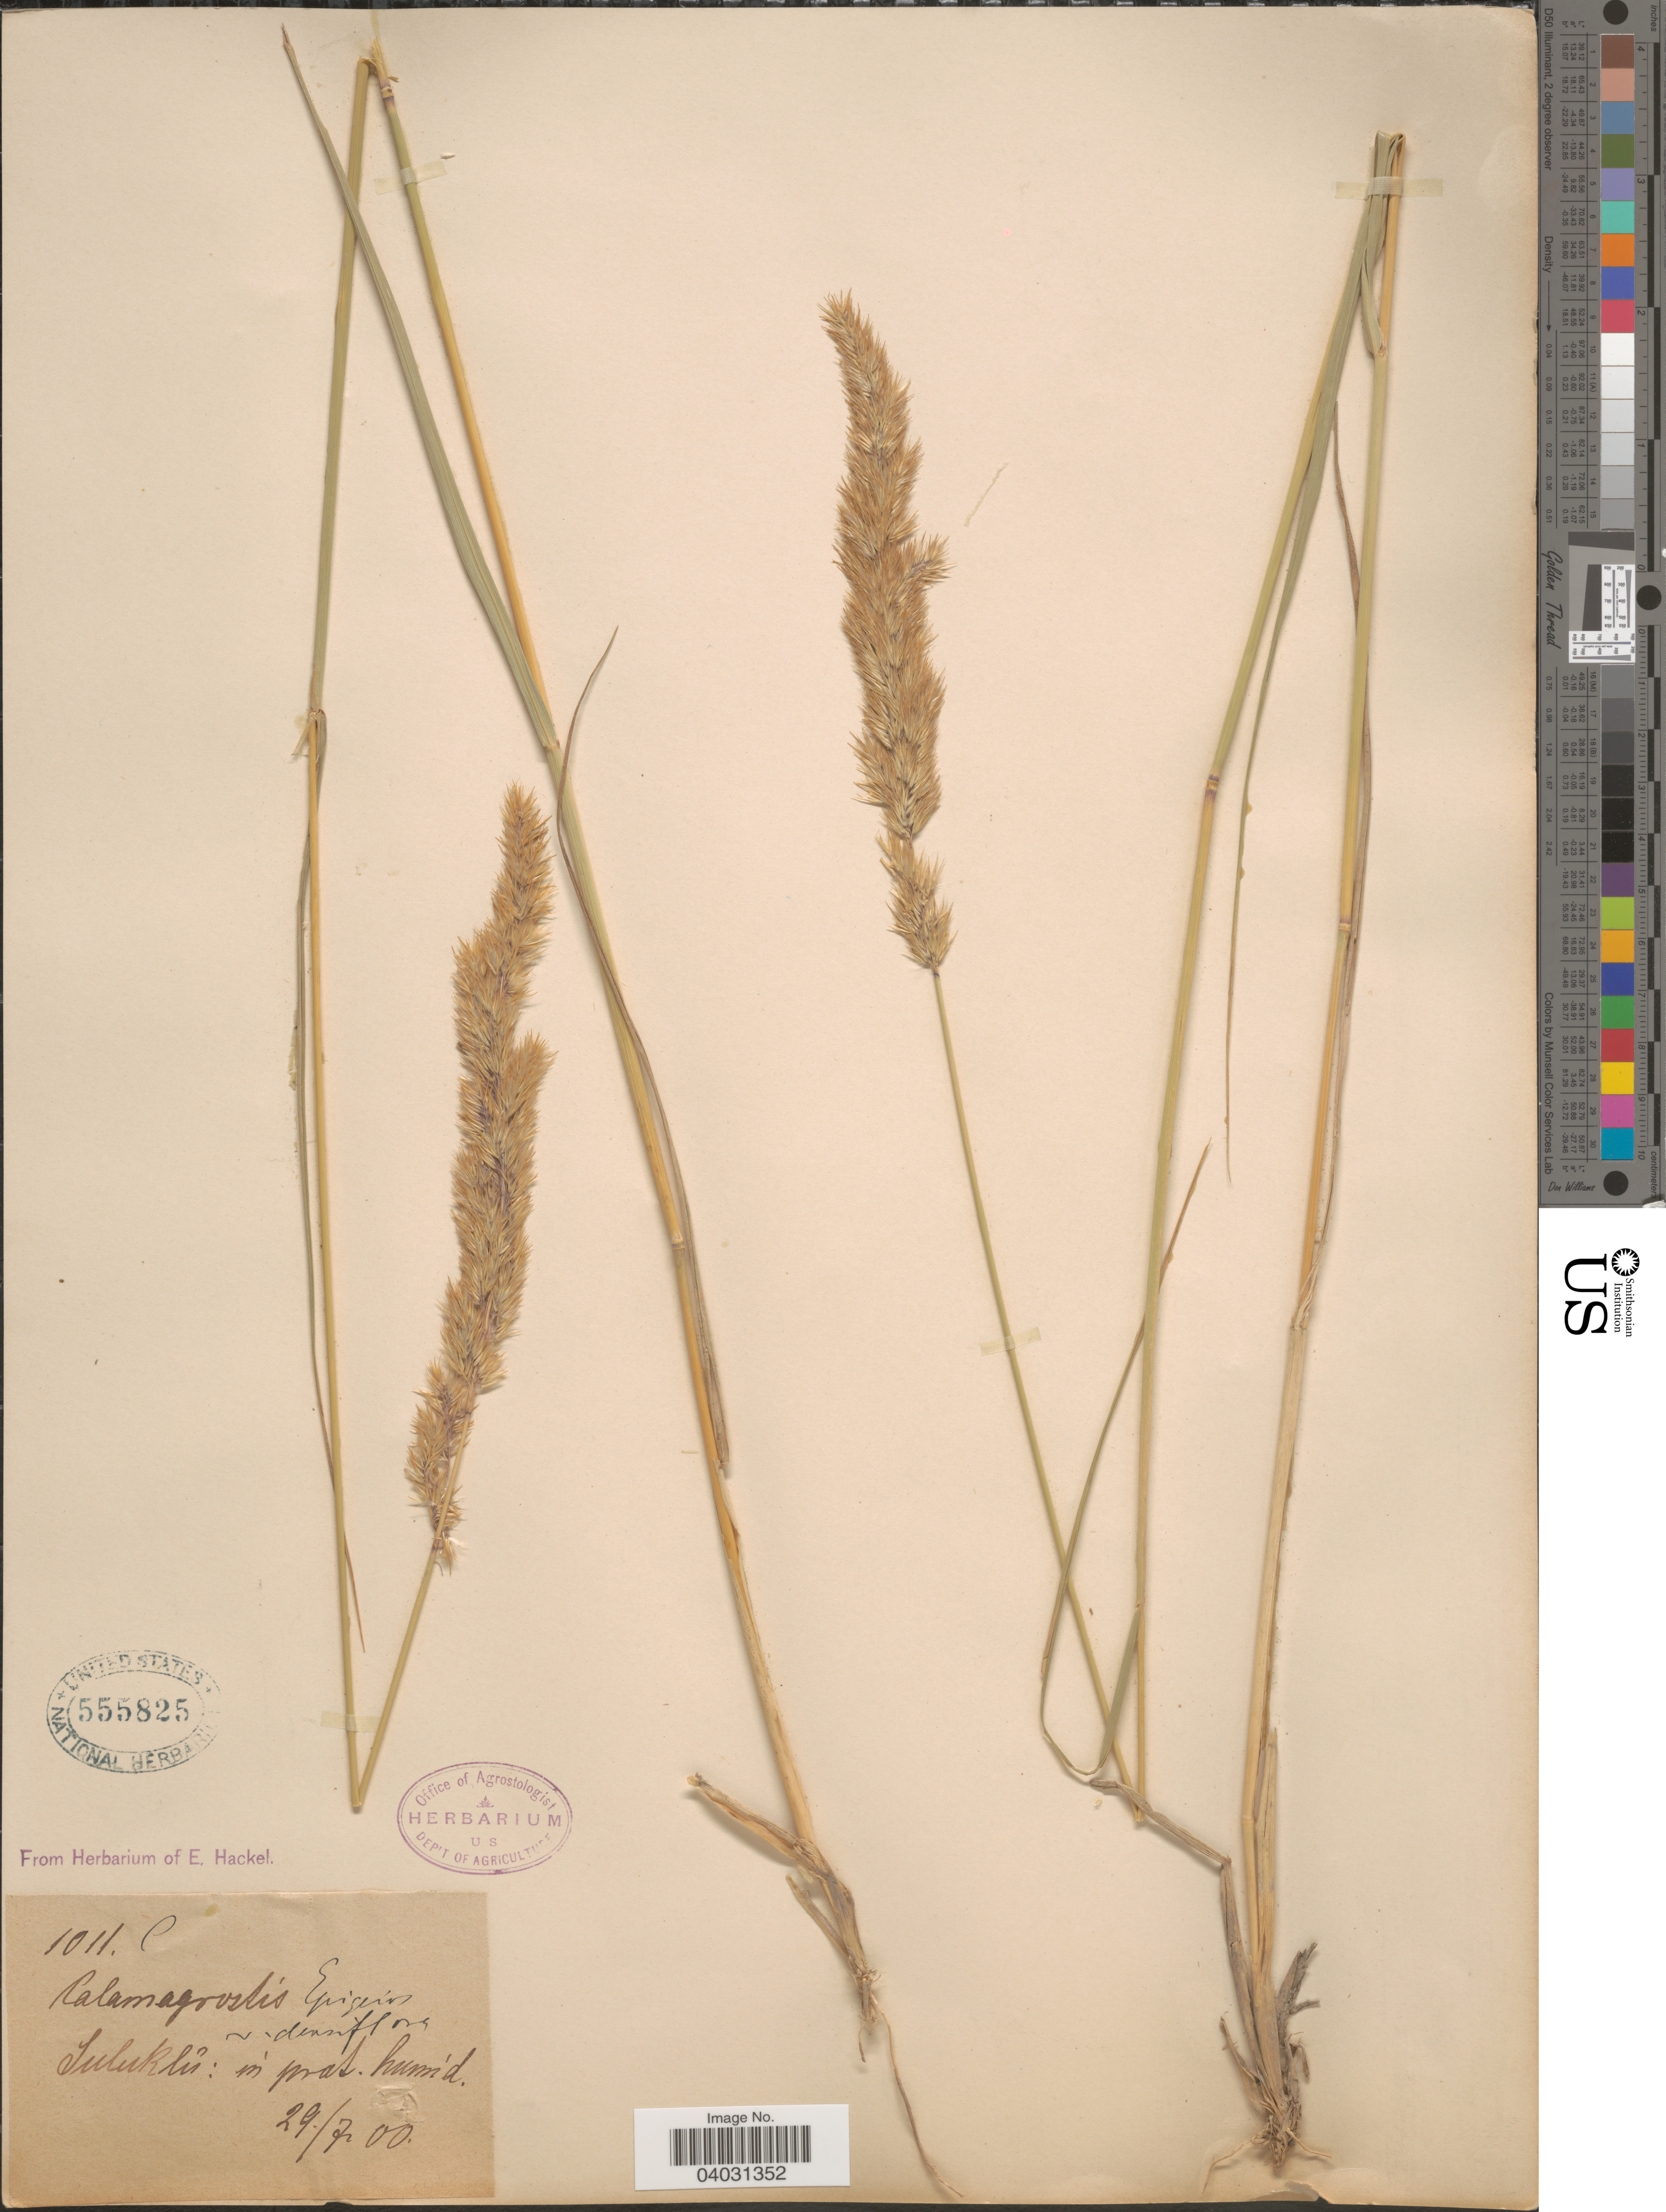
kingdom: Plantae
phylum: Tracheophyta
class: Liliopsida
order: Poales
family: Poaceae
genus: Calamagrostis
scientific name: Calamagrostis epigeios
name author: (L.) Roth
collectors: ex herb. E. Hackel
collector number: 1011C*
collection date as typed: Transcribed d/m/y: 29/7/0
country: Turkey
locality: Suluklu: in prat. humid.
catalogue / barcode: US 555825